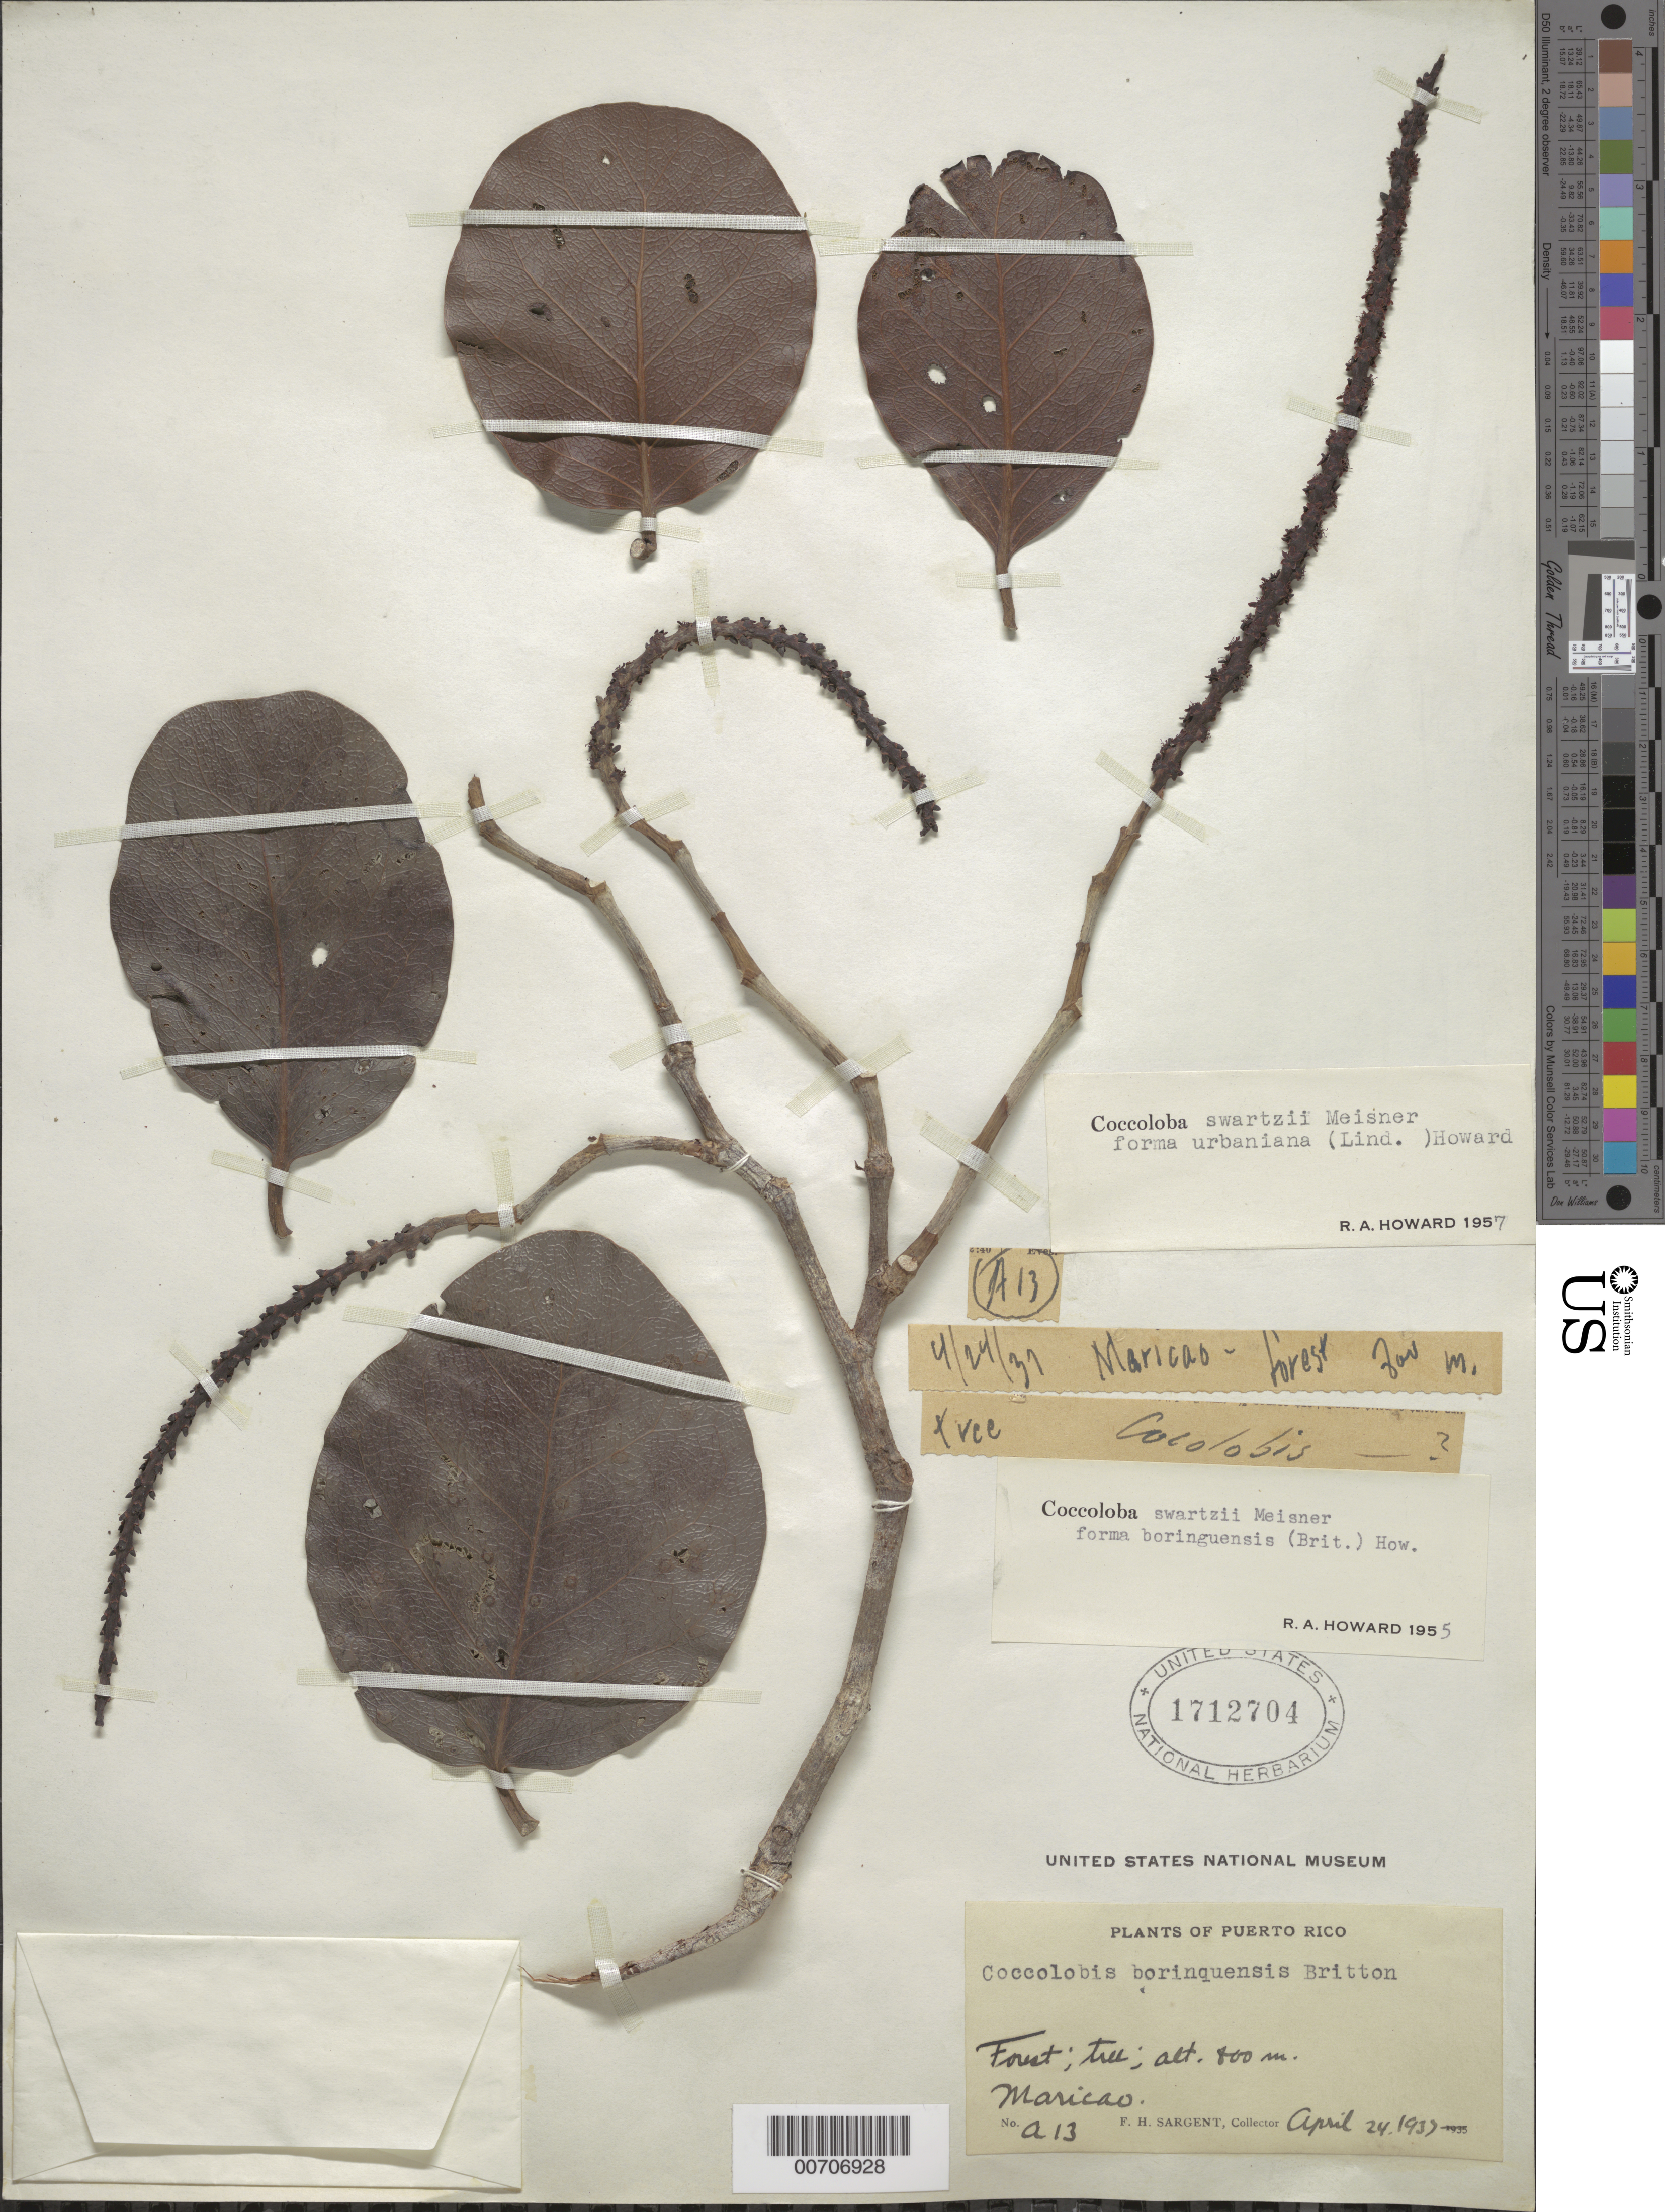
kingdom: Plantae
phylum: Tracheophyta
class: Magnoliopsida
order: Caryophyllales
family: Polygonaceae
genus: Coccoloba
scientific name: Coccoloba swartzii f. urbaniana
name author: (Linden) R.A. Howard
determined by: Howard, R. A.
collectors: F. H. Sargent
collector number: A 13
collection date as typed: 24 Apr 1937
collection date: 1937-04-24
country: Puerto Rico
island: Greater Antilles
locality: Maricao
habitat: Forest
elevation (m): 800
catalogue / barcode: US 1712704